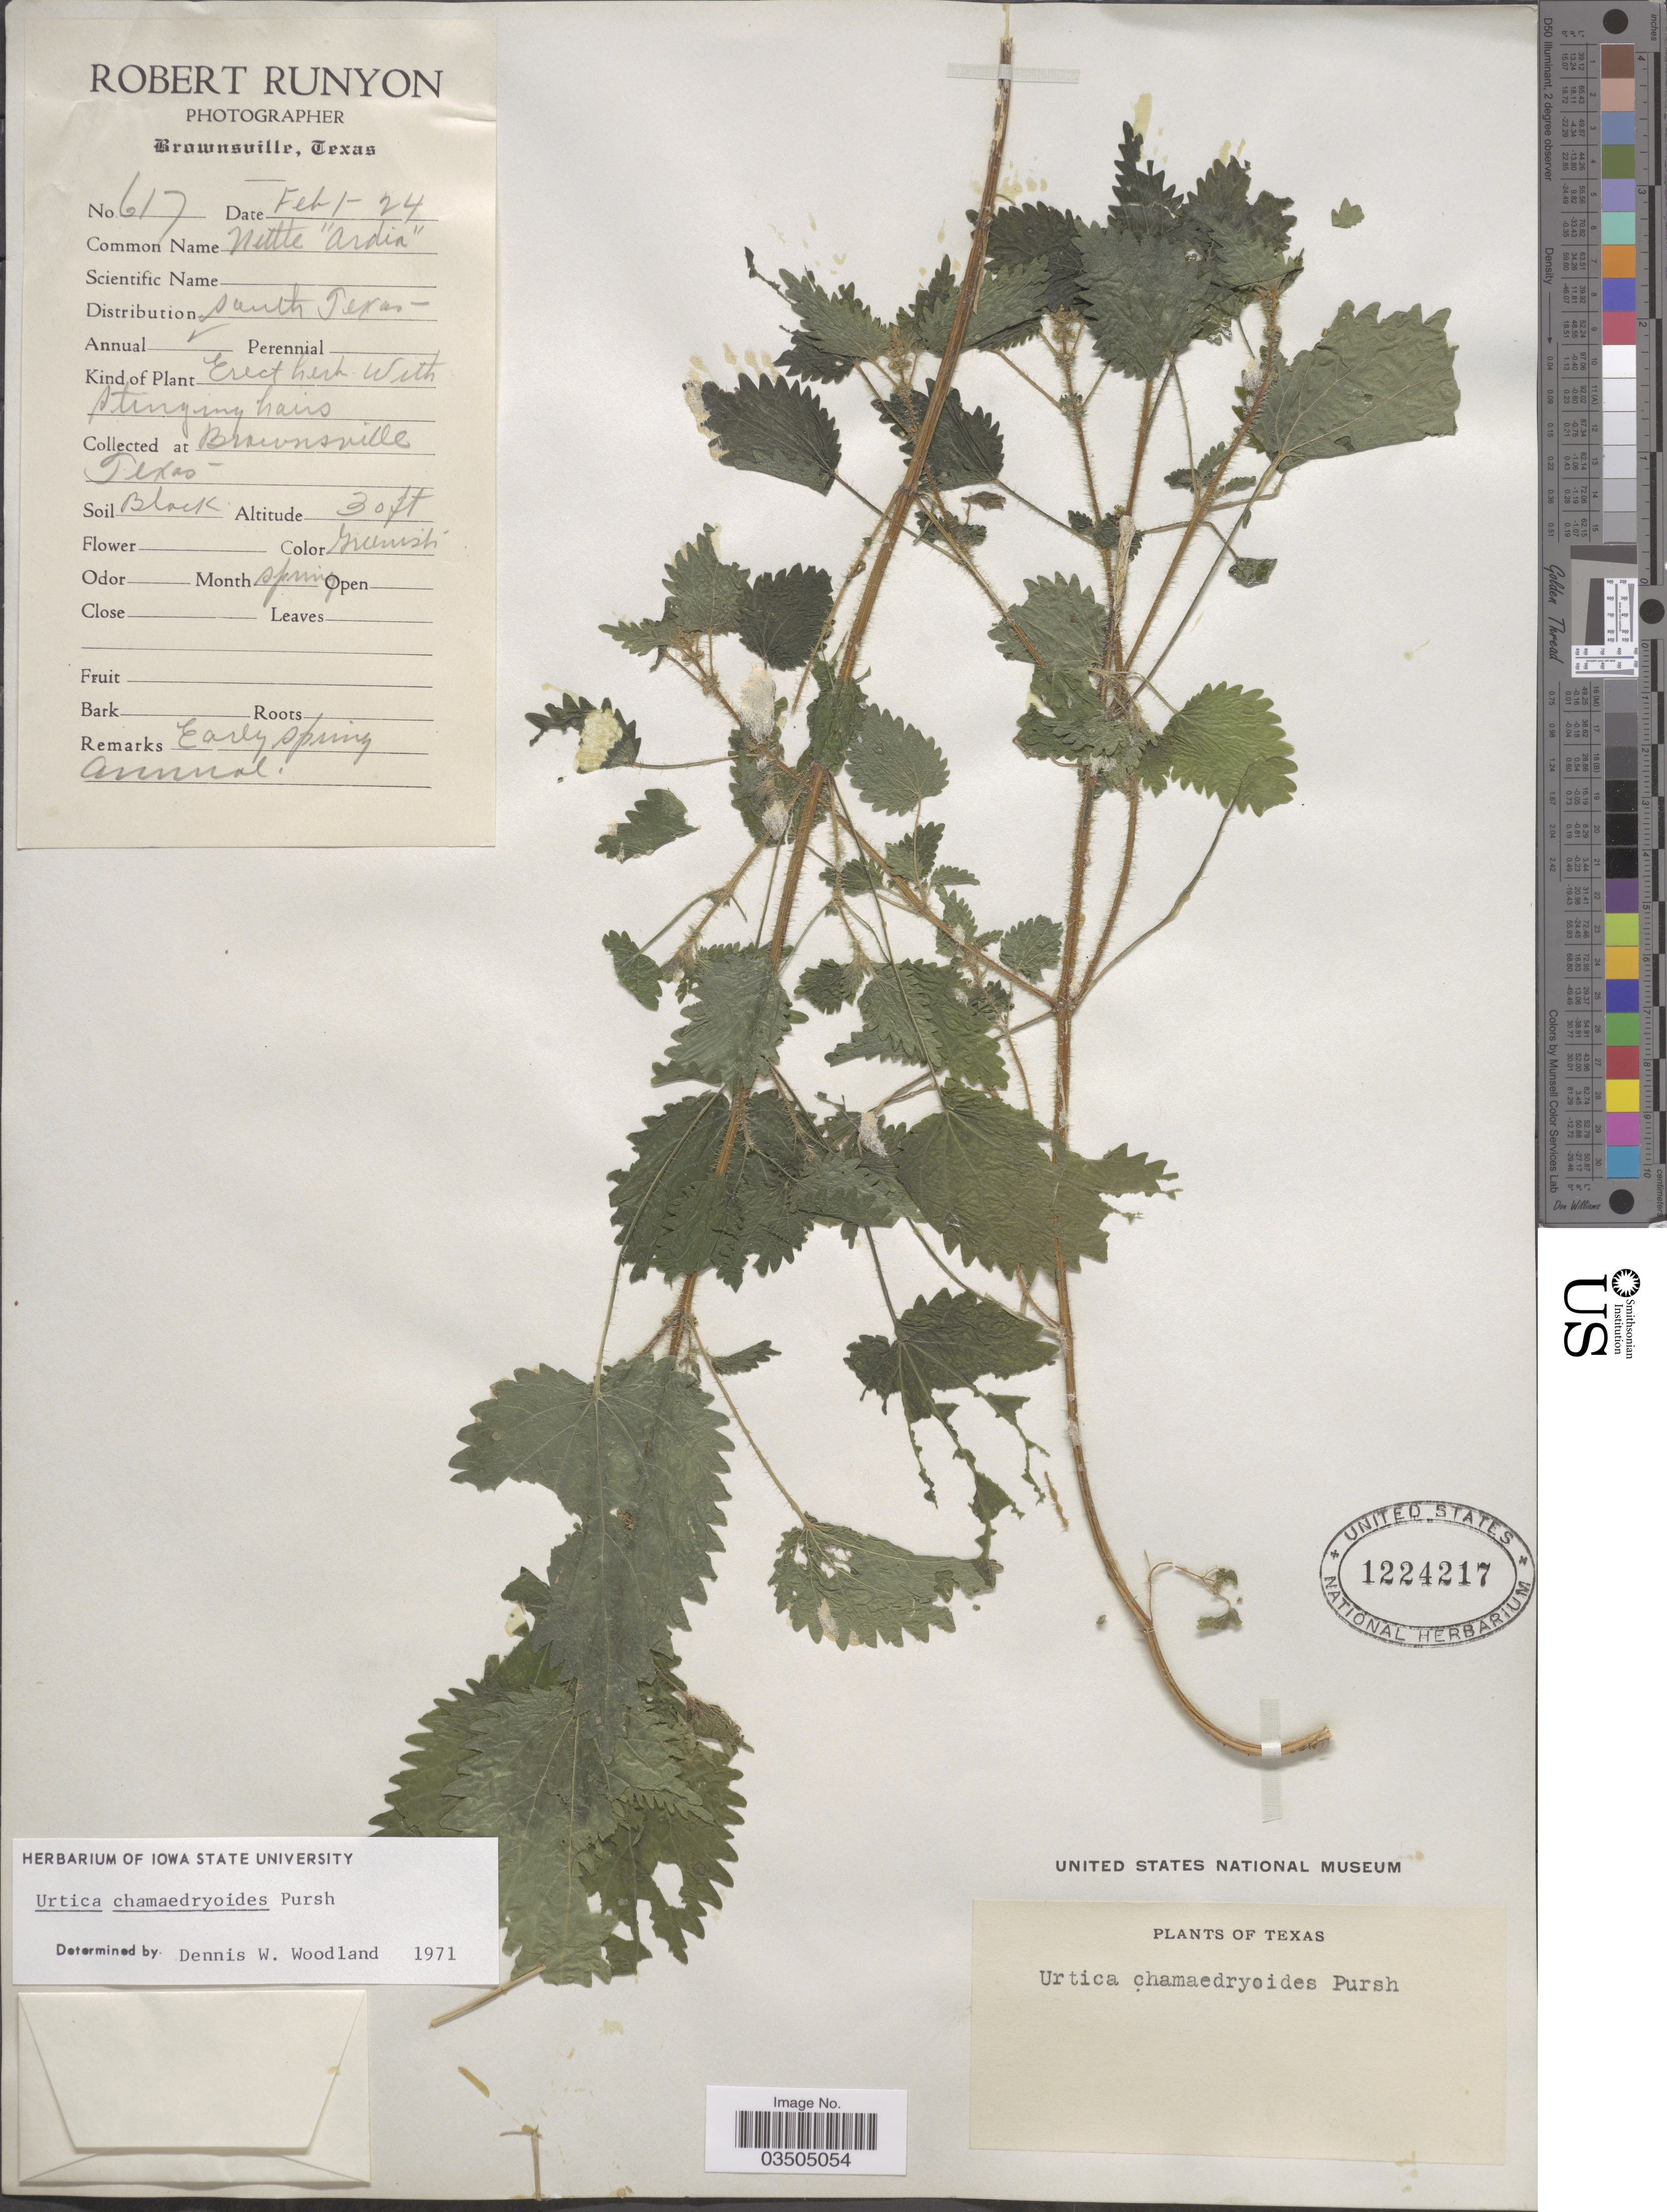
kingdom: Plantae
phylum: Tracheophyta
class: Magnoliopsida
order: Rosales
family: Urticaceae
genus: Urtica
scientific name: Urtica chamaedryoides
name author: Pursh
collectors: R. Runyon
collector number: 617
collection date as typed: Transcribed d/m/y: 1/2/24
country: United States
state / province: Texas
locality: South Texas. Brownsville.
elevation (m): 9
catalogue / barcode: US 1224217